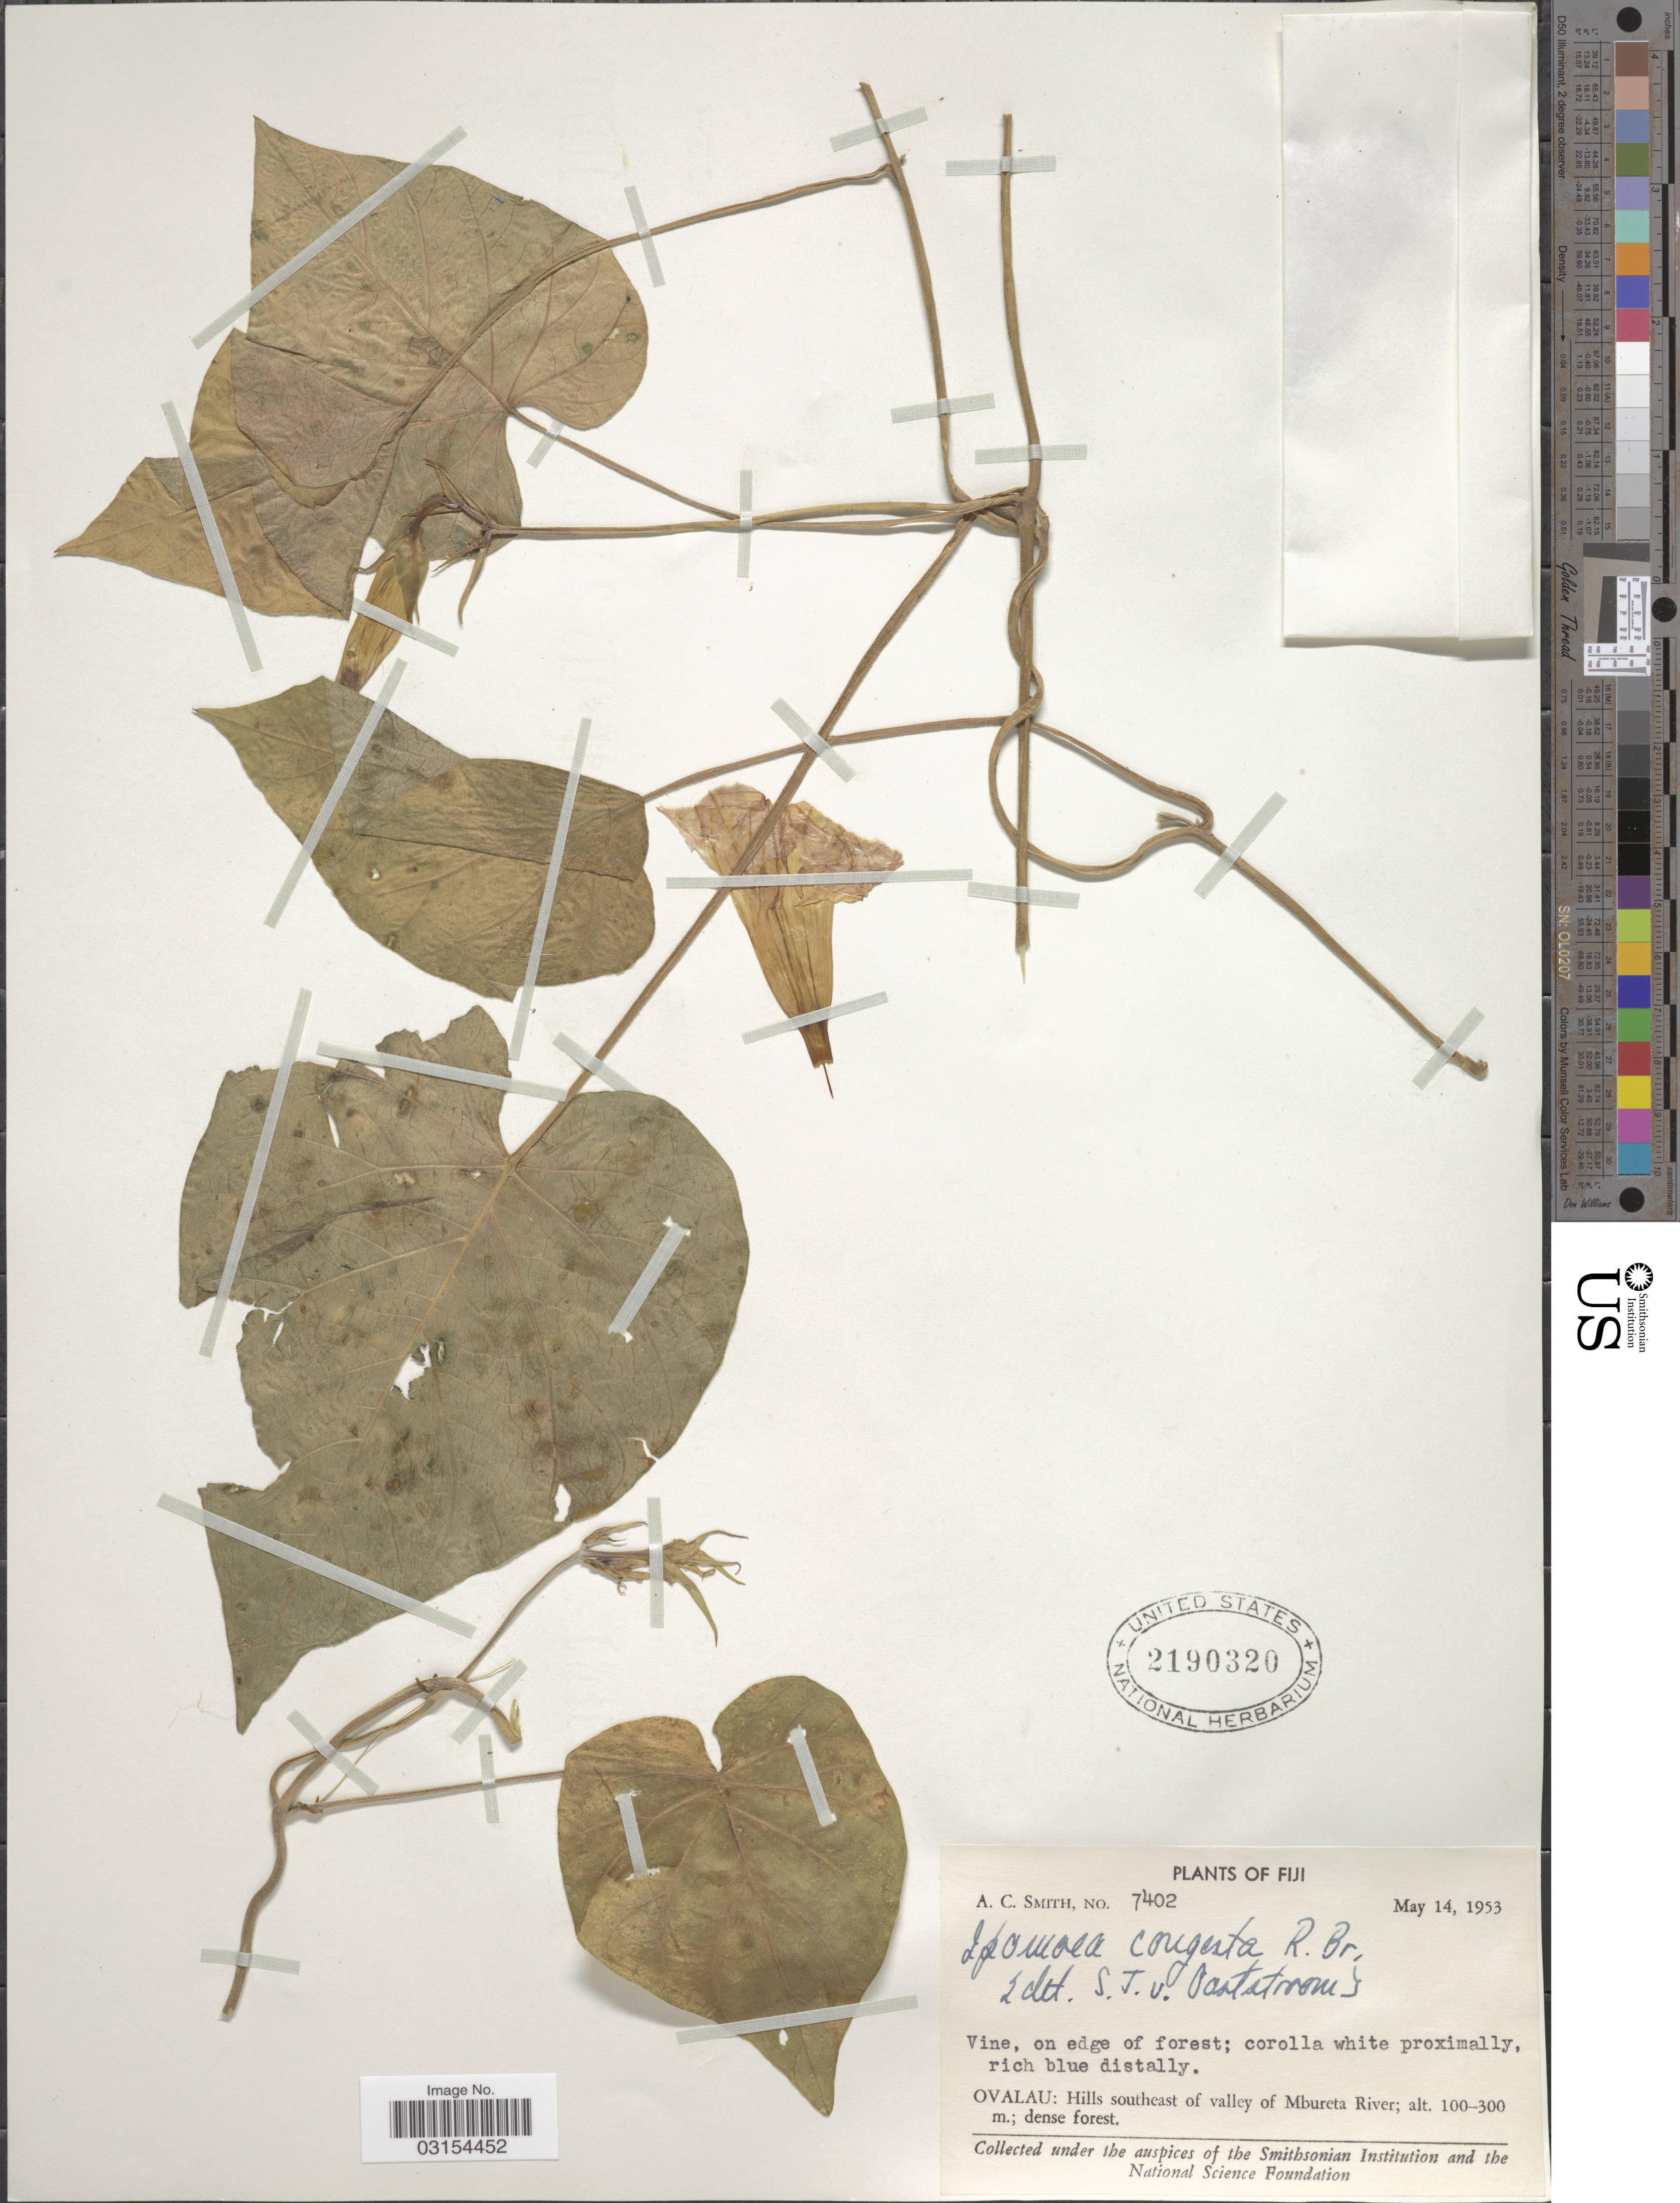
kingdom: Plantae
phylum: Tracheophyta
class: Magnoliopsida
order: Solanales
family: Convolvulaceae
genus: Ipomoea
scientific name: Ipomoea indica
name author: (Burm.) Merr.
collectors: A. C. Smith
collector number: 7402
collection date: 1953-05-14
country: Fiji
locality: Ovalau: Hills southeast of valley of Mbureta River.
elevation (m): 100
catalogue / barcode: US 2190320